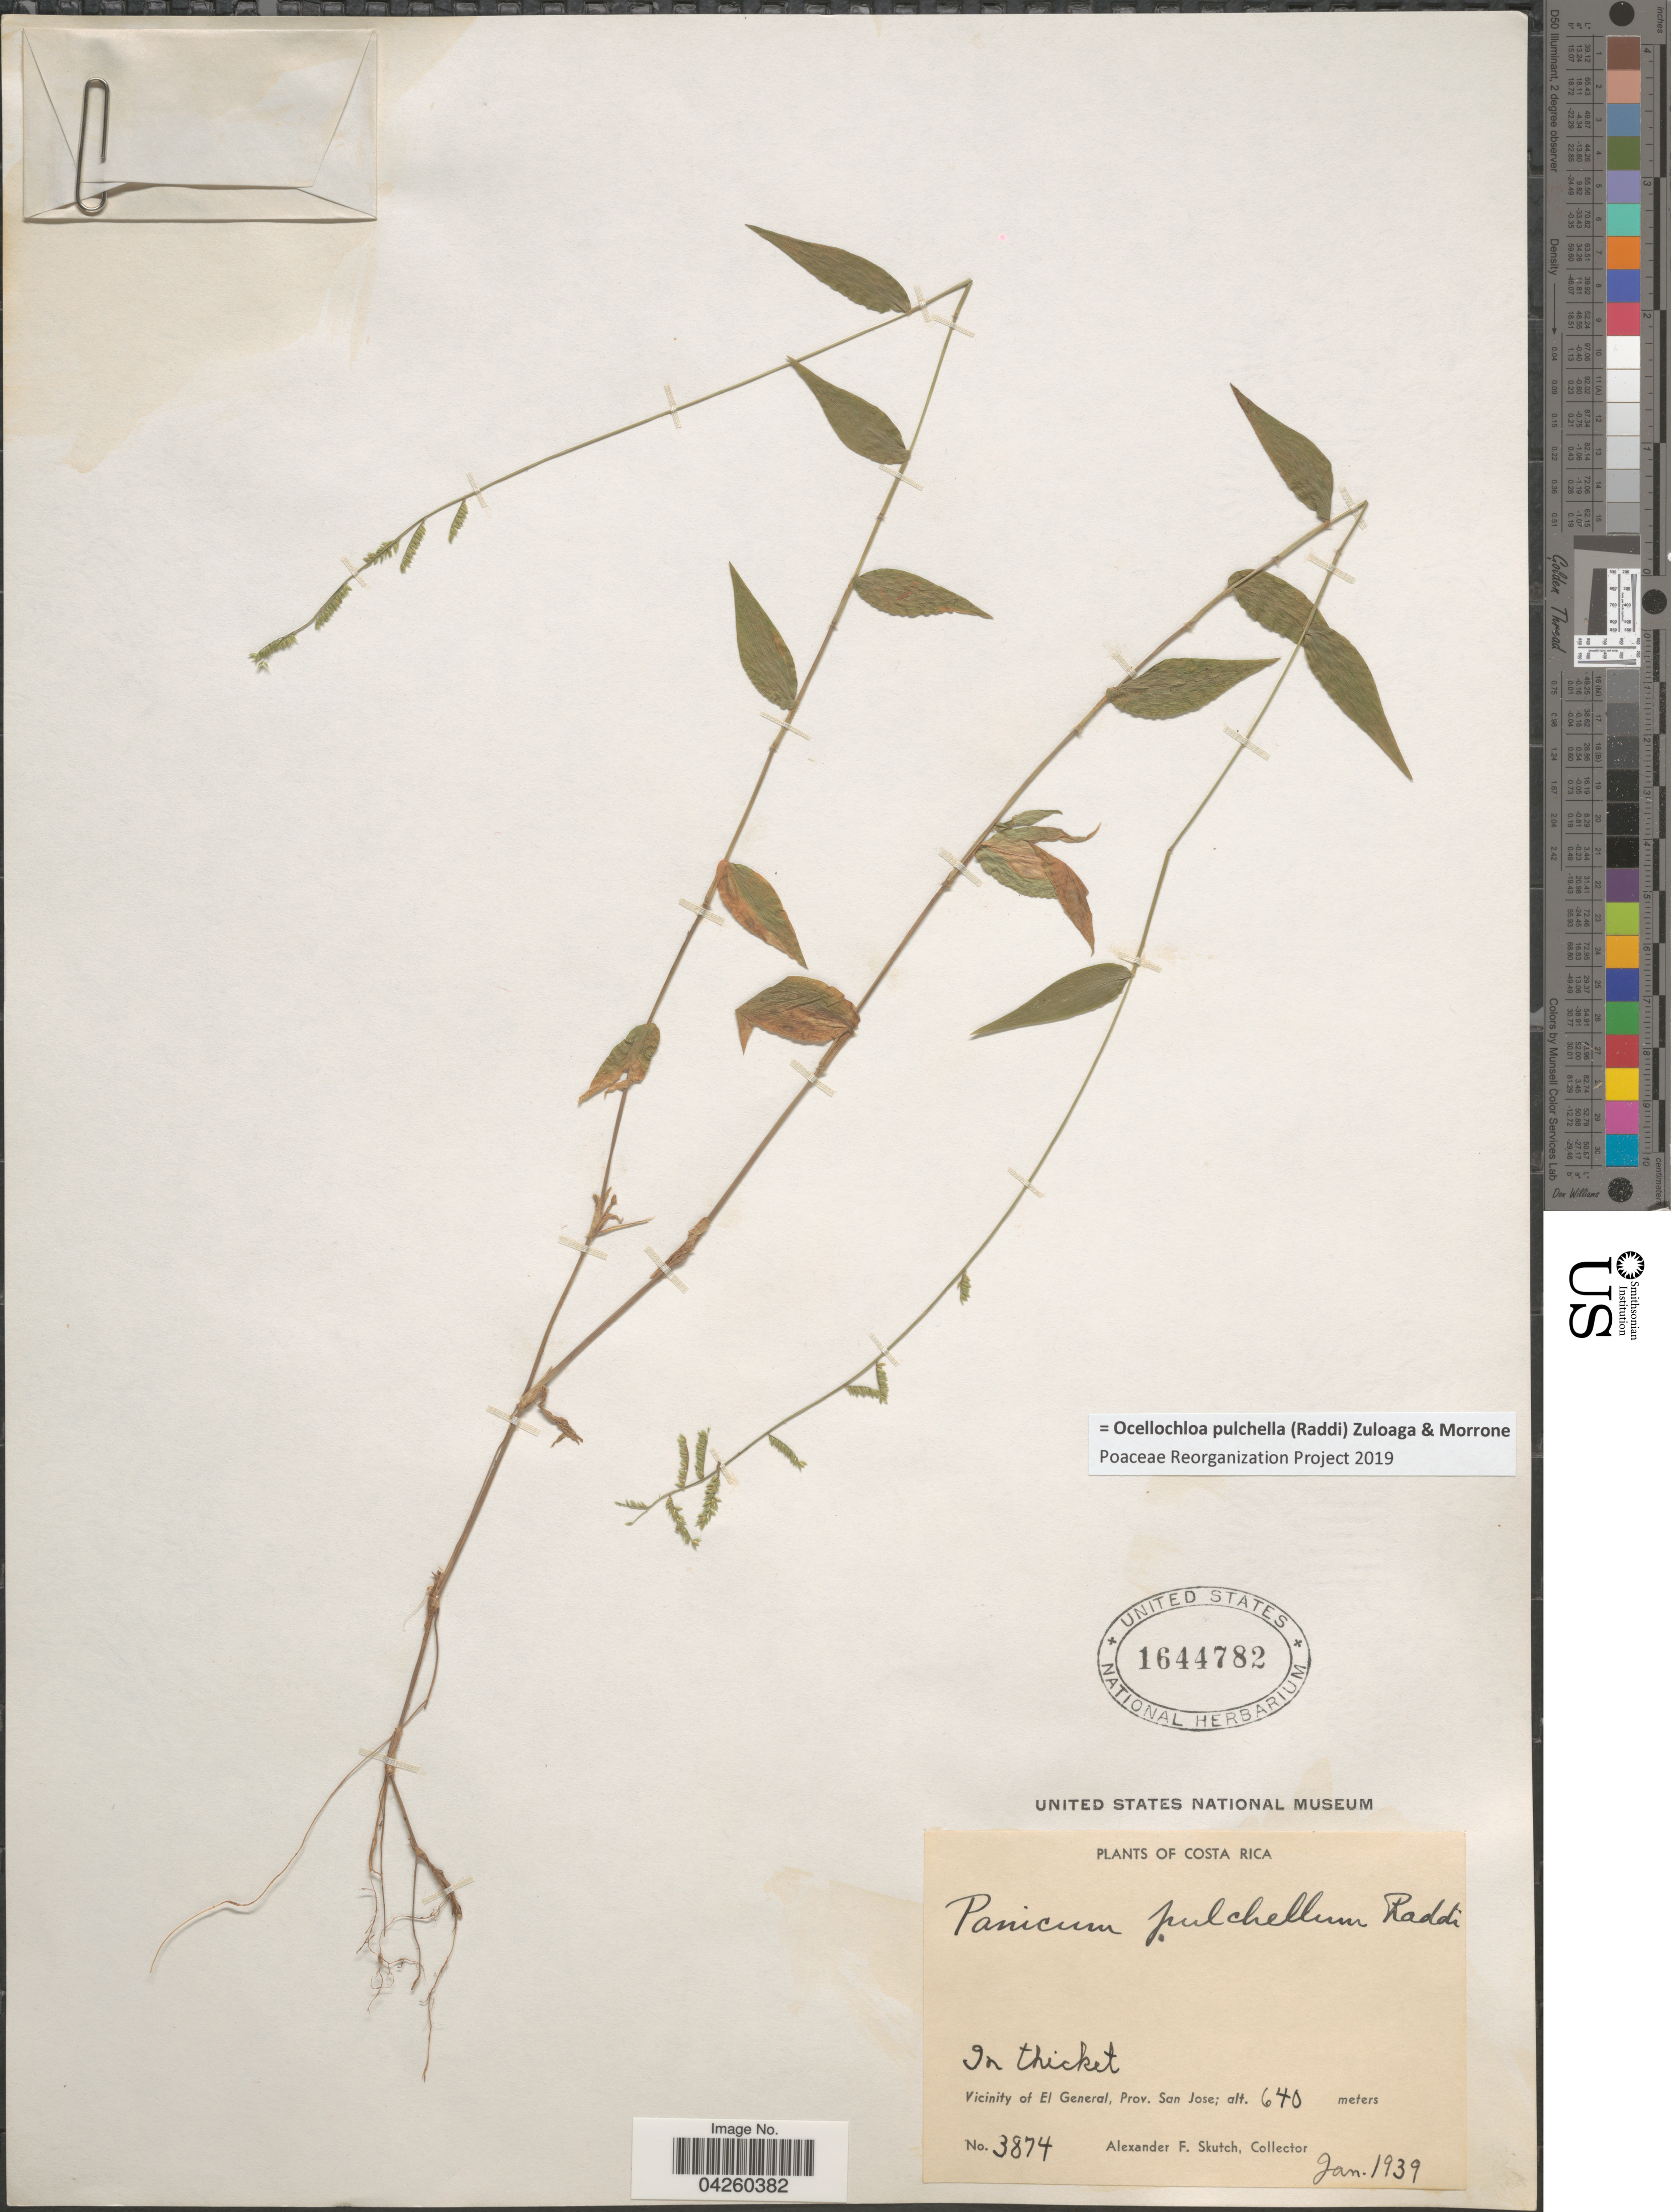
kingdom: Plantae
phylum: Tracheophyta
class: Liliopsida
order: Poales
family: Poaceae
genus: Ocellochloa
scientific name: Ocellochloa pulchella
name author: (Raddi) Zuloaga & Morrone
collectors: A. F. Skutch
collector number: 3874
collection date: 1939-01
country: Costa Rica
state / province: San José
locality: In thicket. Vicinity of El General, Prov. San Jose.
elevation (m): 640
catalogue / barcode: US 1644782